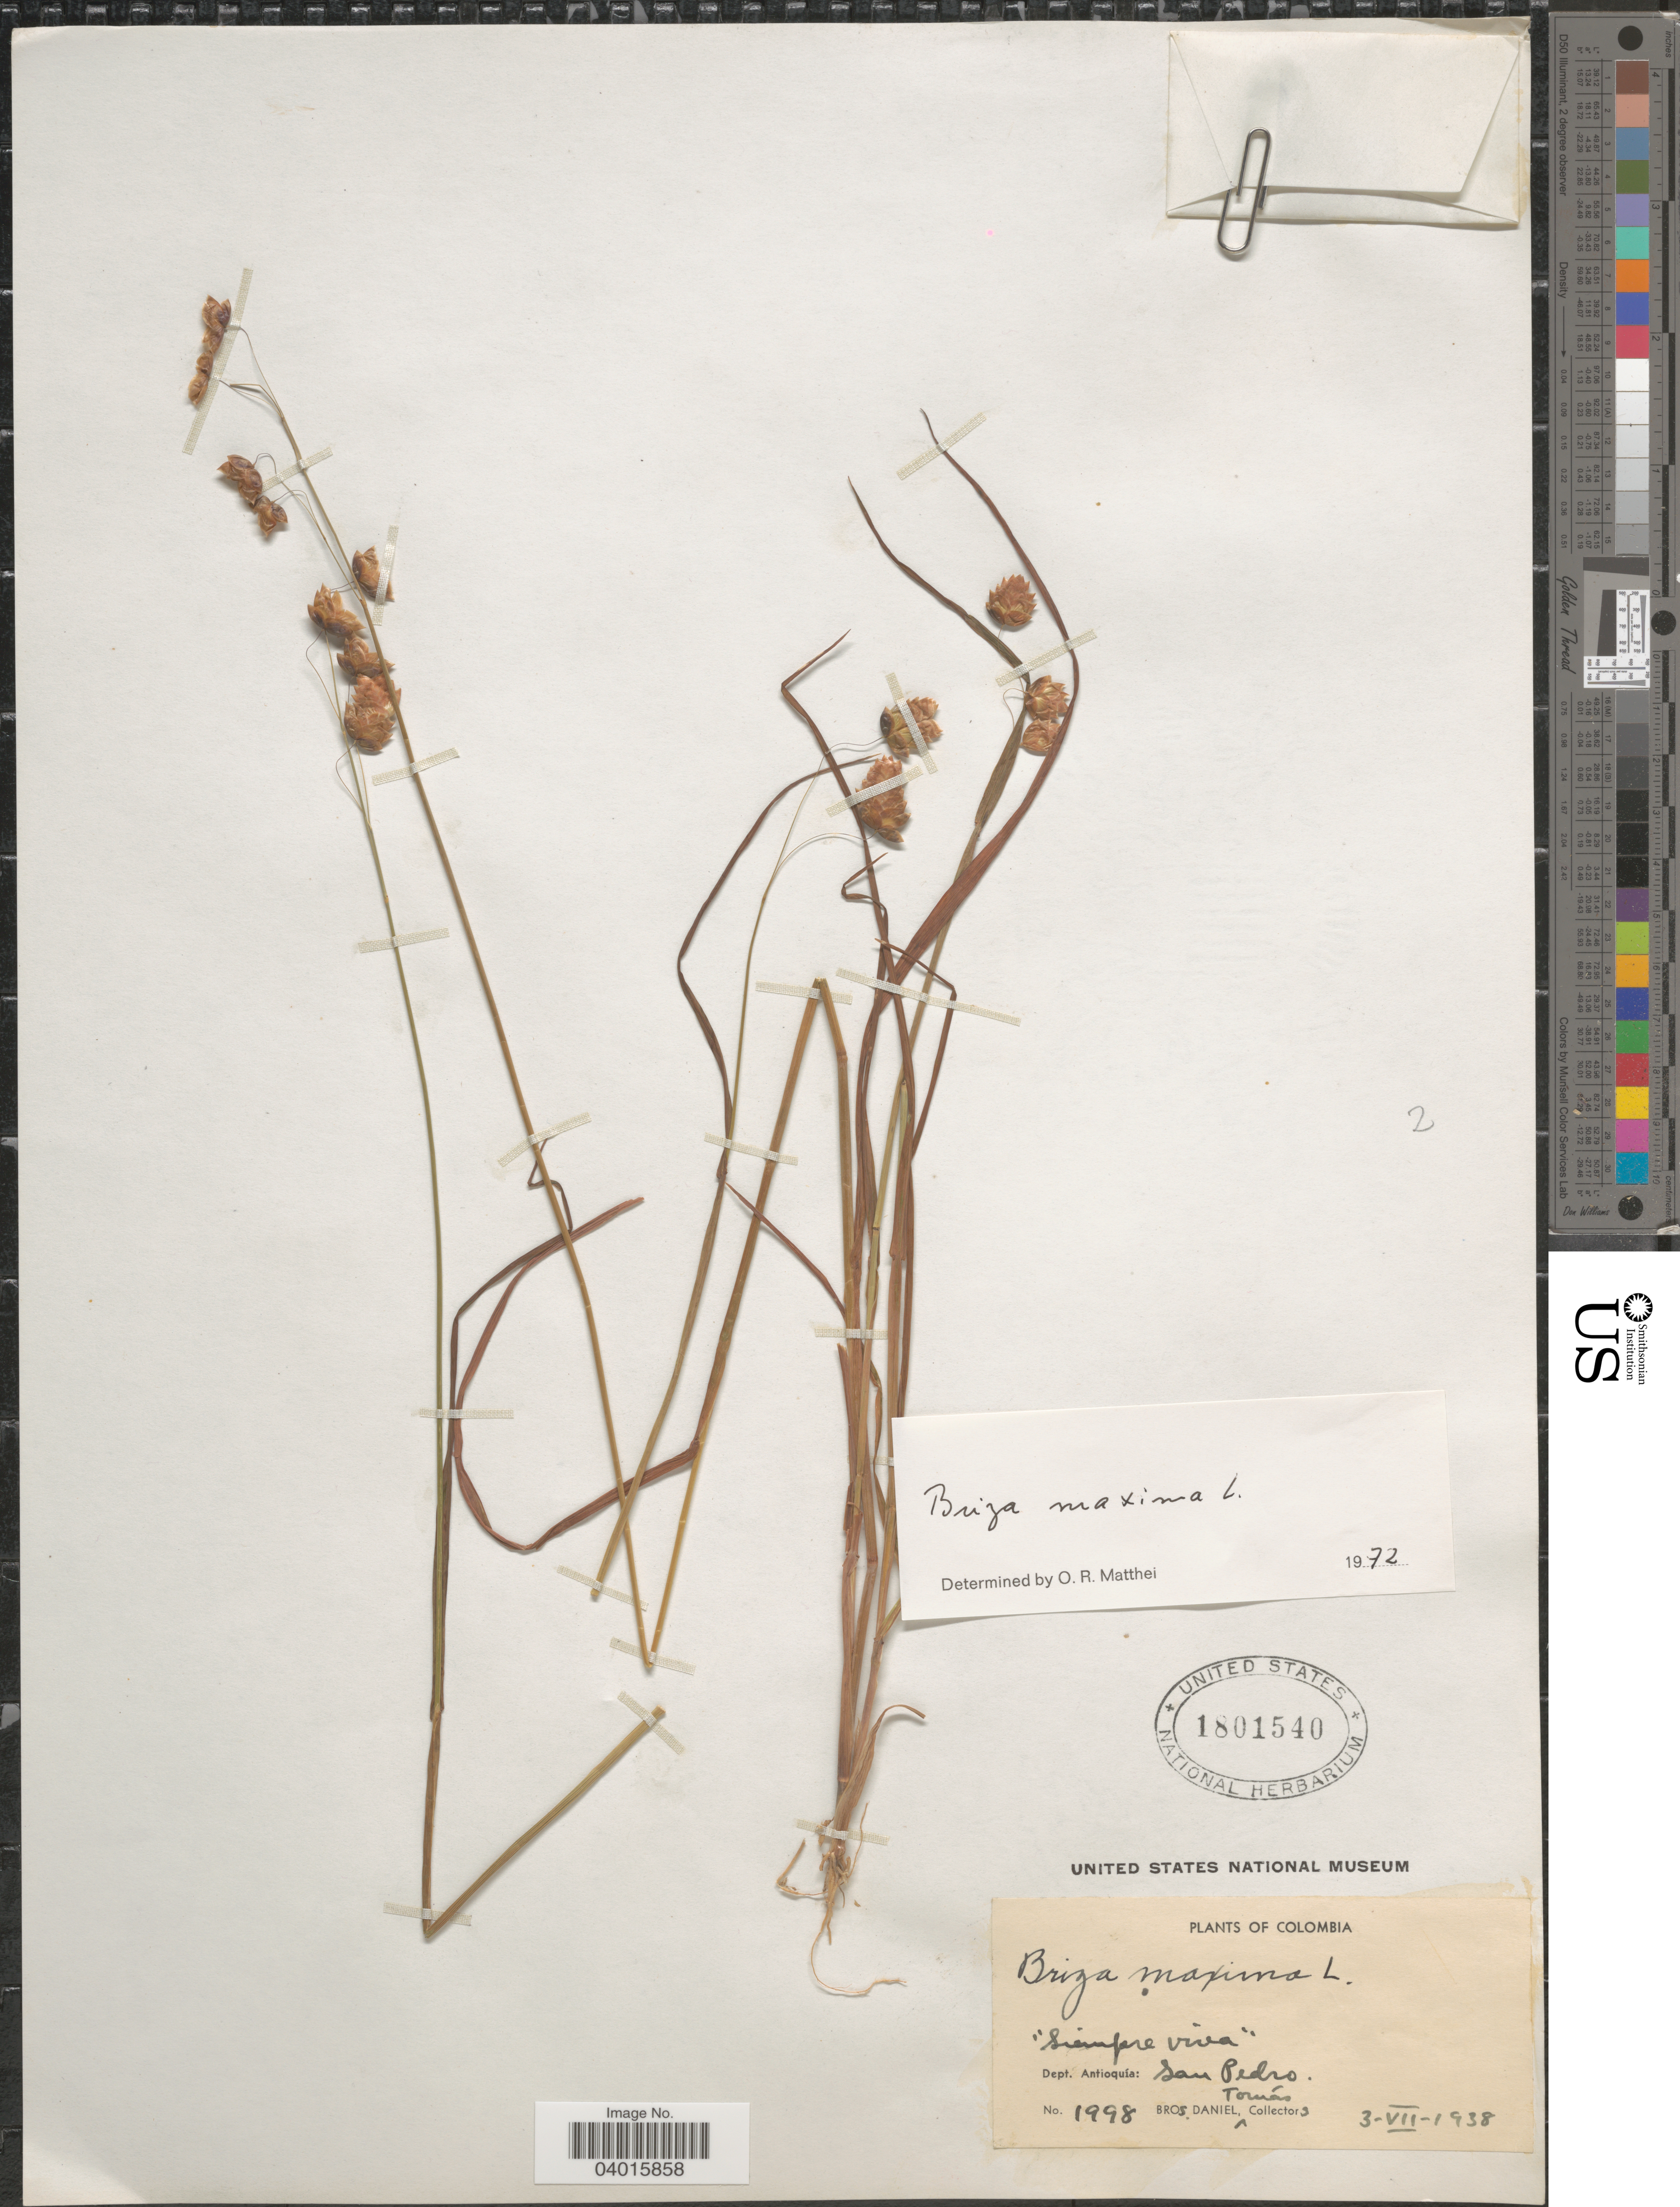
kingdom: Plantae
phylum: Tracheophyta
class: Liliopsida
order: Poales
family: Poaceae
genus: Briza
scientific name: Briza maxima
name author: L.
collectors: Bro. Daniel & B. Tomas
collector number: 1998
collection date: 1938-07-03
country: Colombia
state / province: Antioquia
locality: Dept. Antioquía: San Pedro.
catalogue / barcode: US 1801540